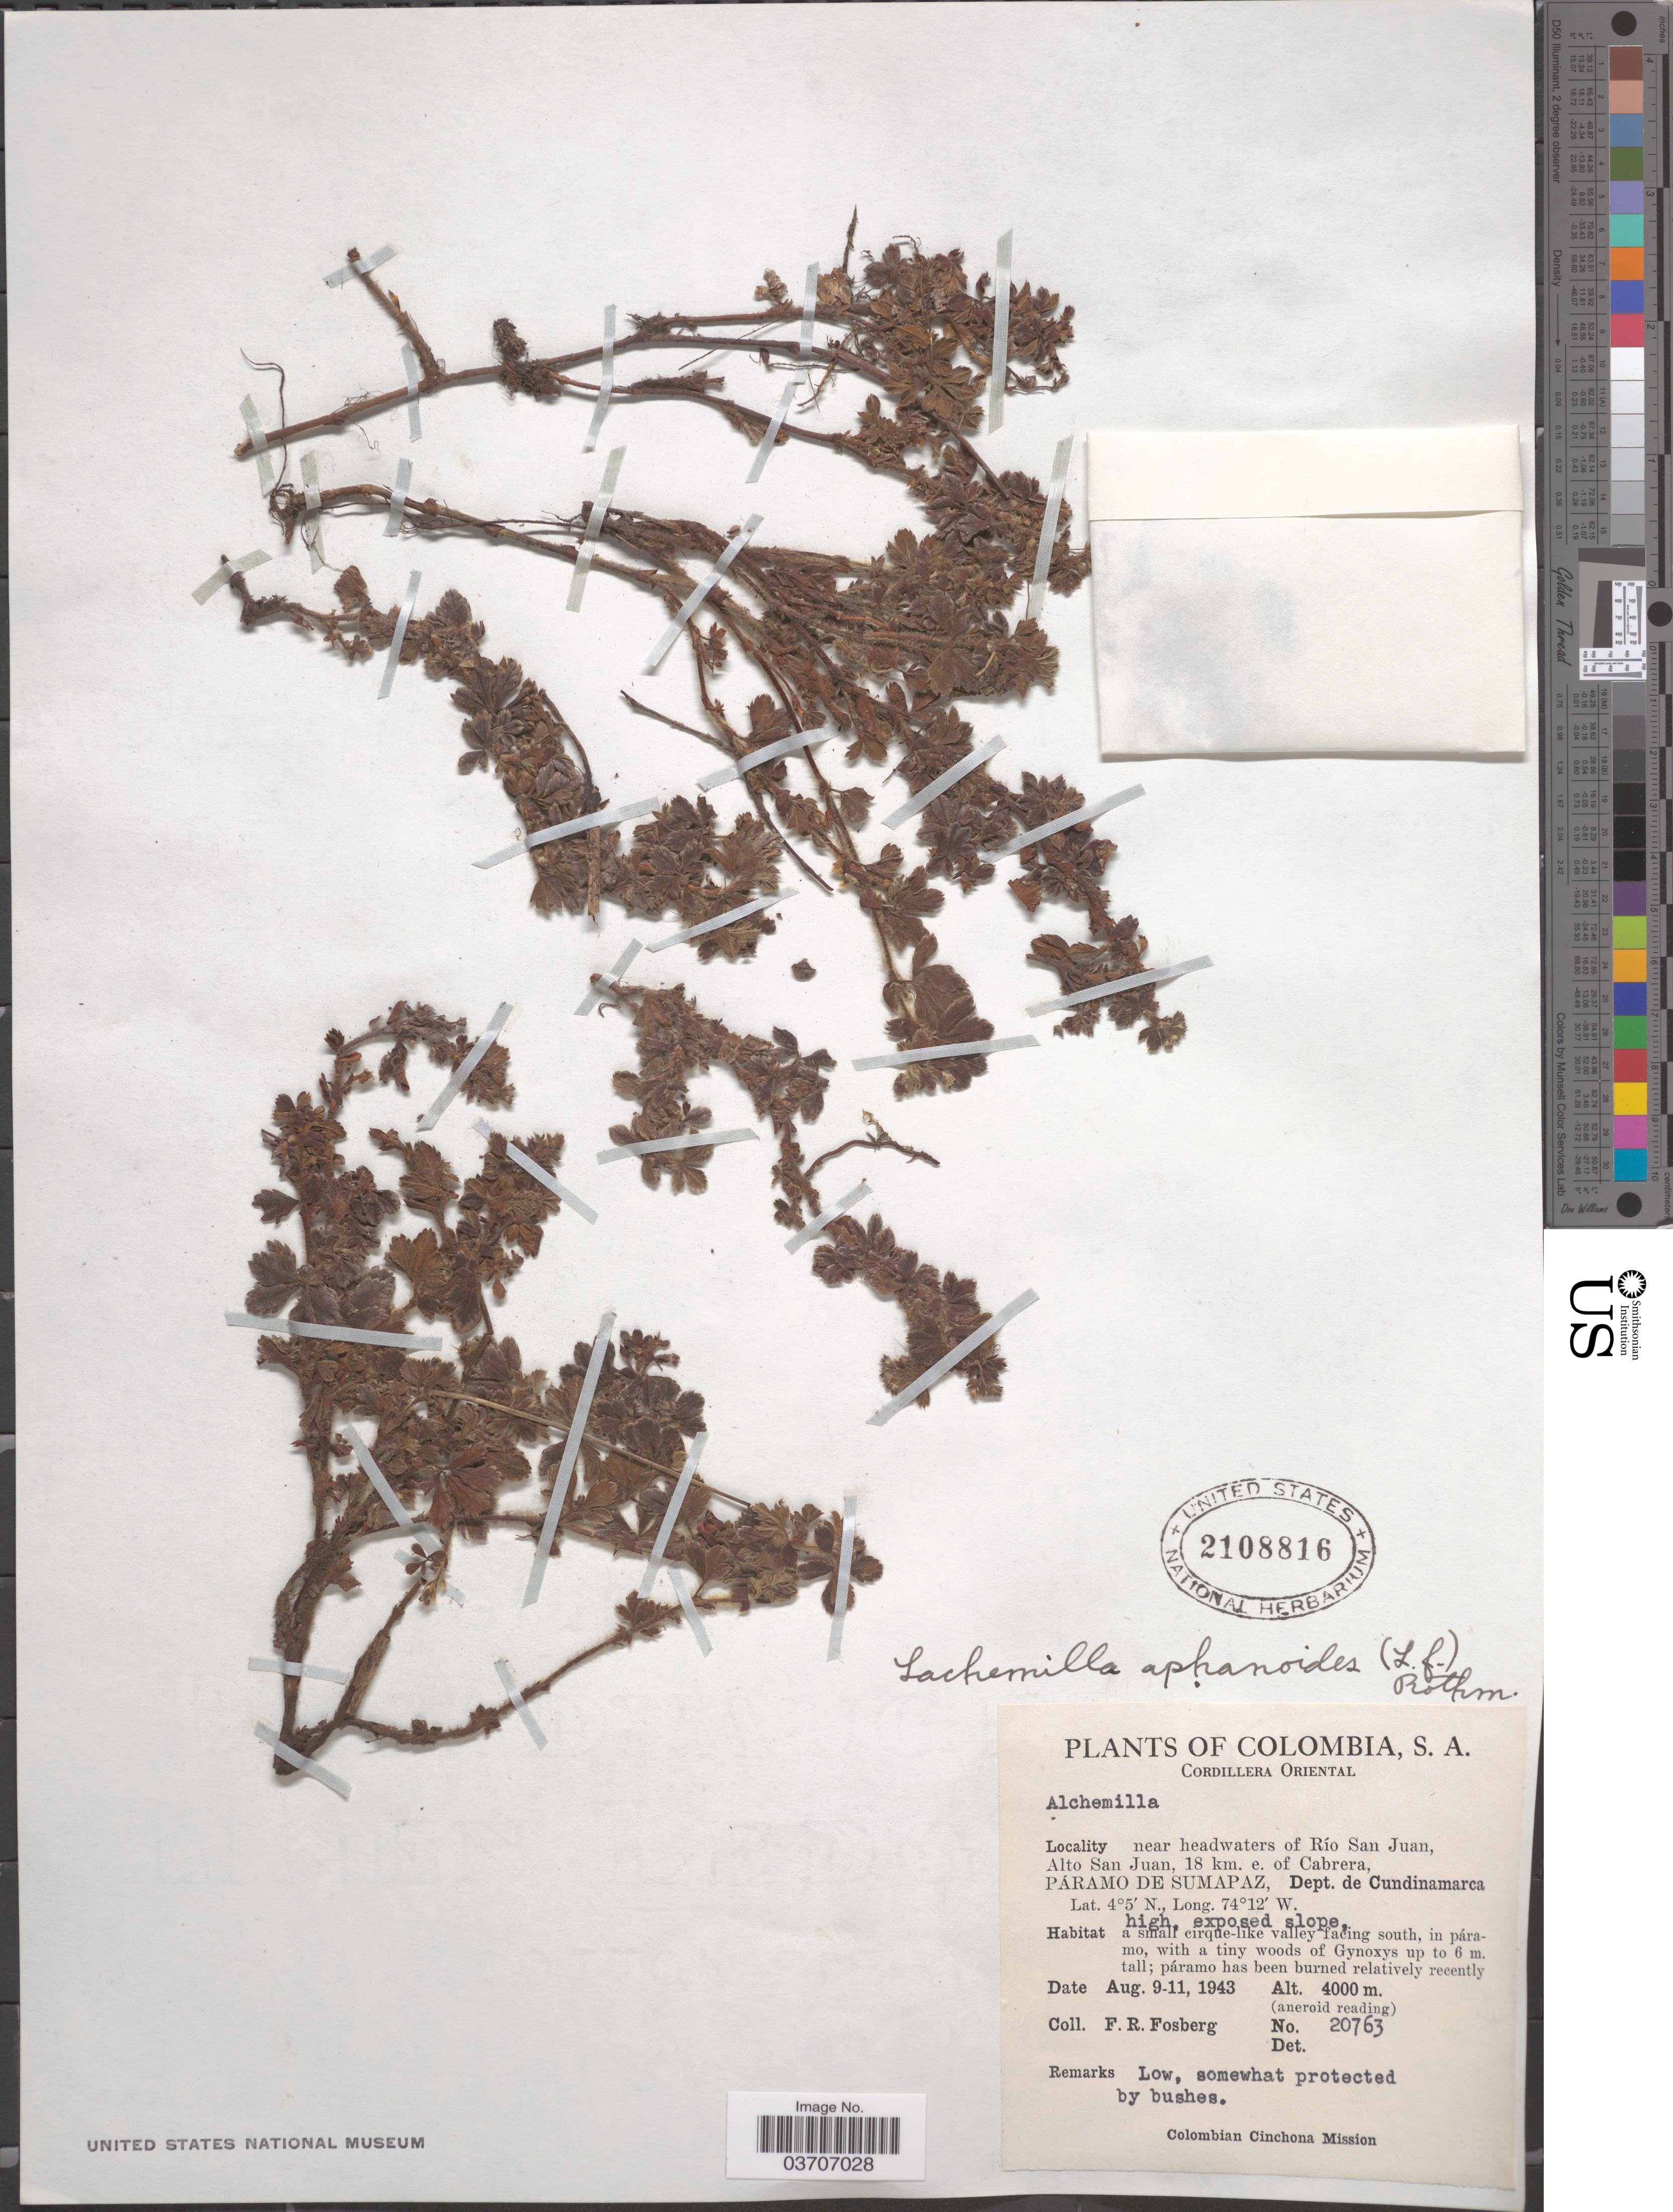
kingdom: Plantae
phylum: Tracheophyta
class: Magnoliopsida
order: Rosales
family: Rosaceae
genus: Lachemilla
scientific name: Lachemilla aphanoides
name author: (Mutis ex L. f.) Rothm.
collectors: F. R. Fosberg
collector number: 20763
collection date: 1943-08-09/1943-08-11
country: Colombia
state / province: Cundinamarca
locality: Cordillera Oriental. Near headwaters of Río San Juan, Alto San Juan, 18 km. e. of Cabrera, Páramo de Sumapaz, Dept. de Cundinamarca.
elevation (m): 4000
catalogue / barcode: US 2108816